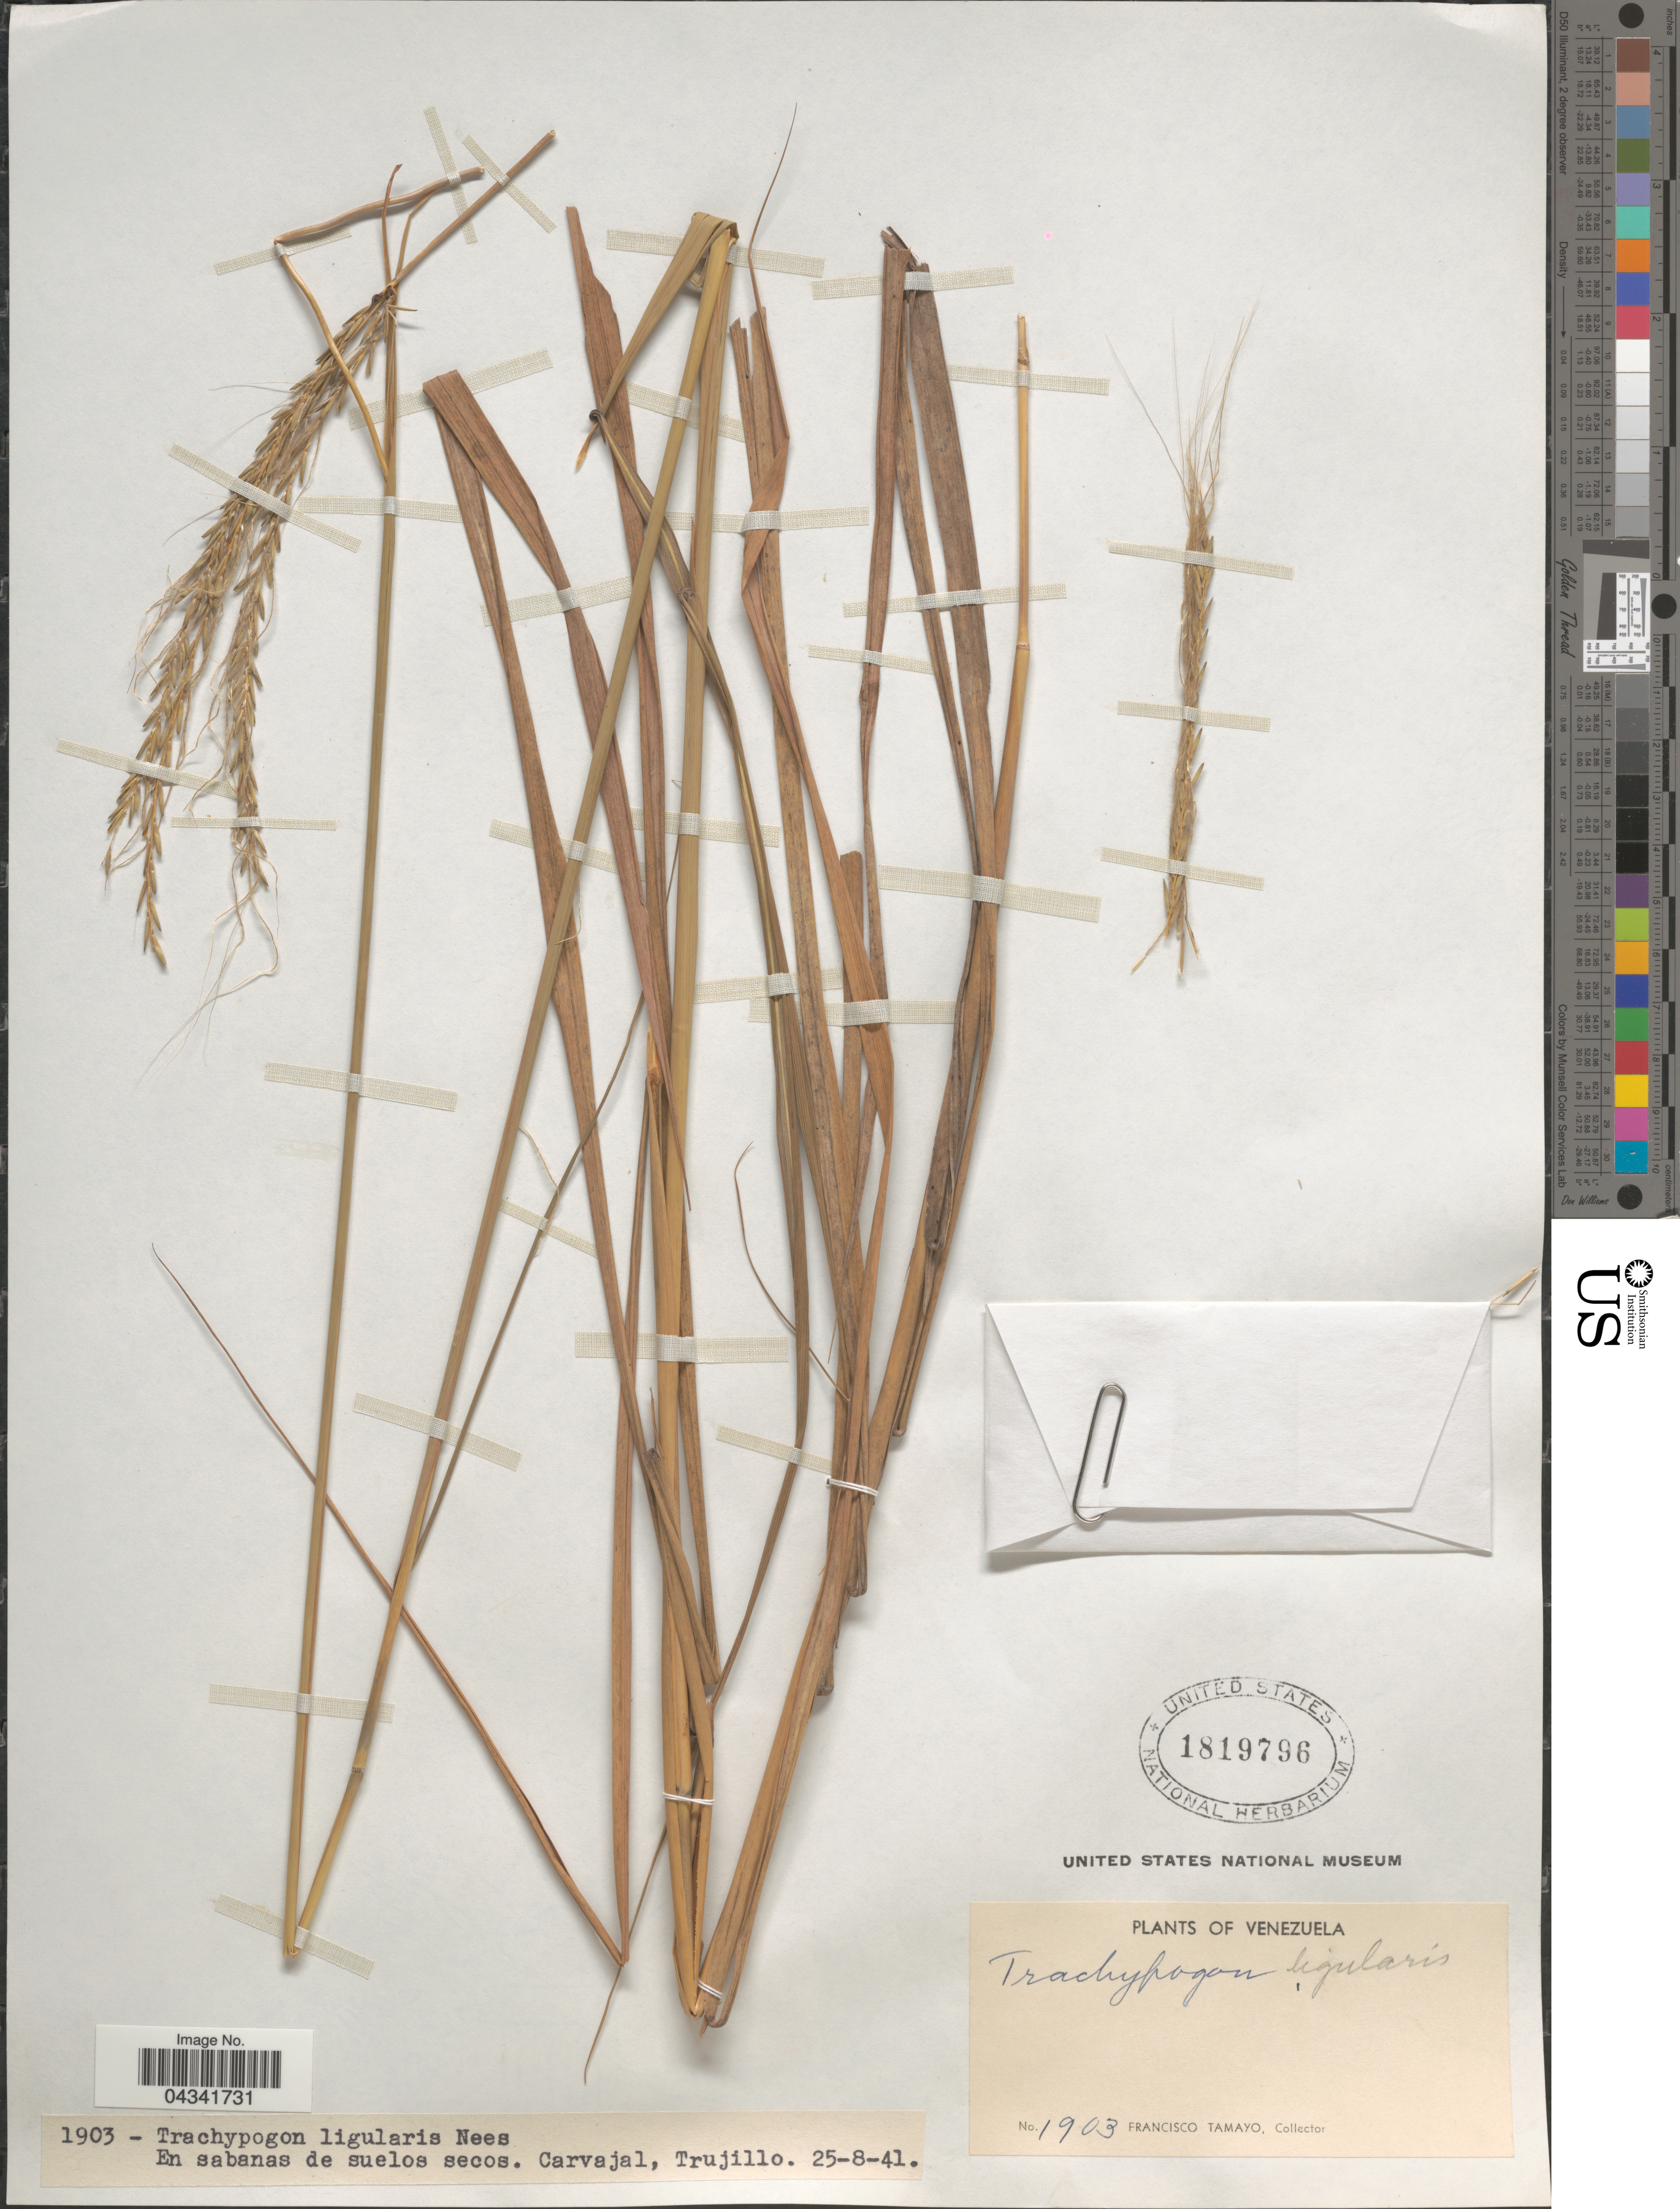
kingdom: Plantae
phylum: Tracheophyta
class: Liliopsida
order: Poales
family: Poaceae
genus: Trachypogon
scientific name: Trachypogon spicatus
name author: (L. f.) Kuntze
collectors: F. Tamayo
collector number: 1903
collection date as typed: Transcribed d/m/y: 25/8/41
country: Venezuela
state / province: Trujillo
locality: Carvajal.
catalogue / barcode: US 1819796